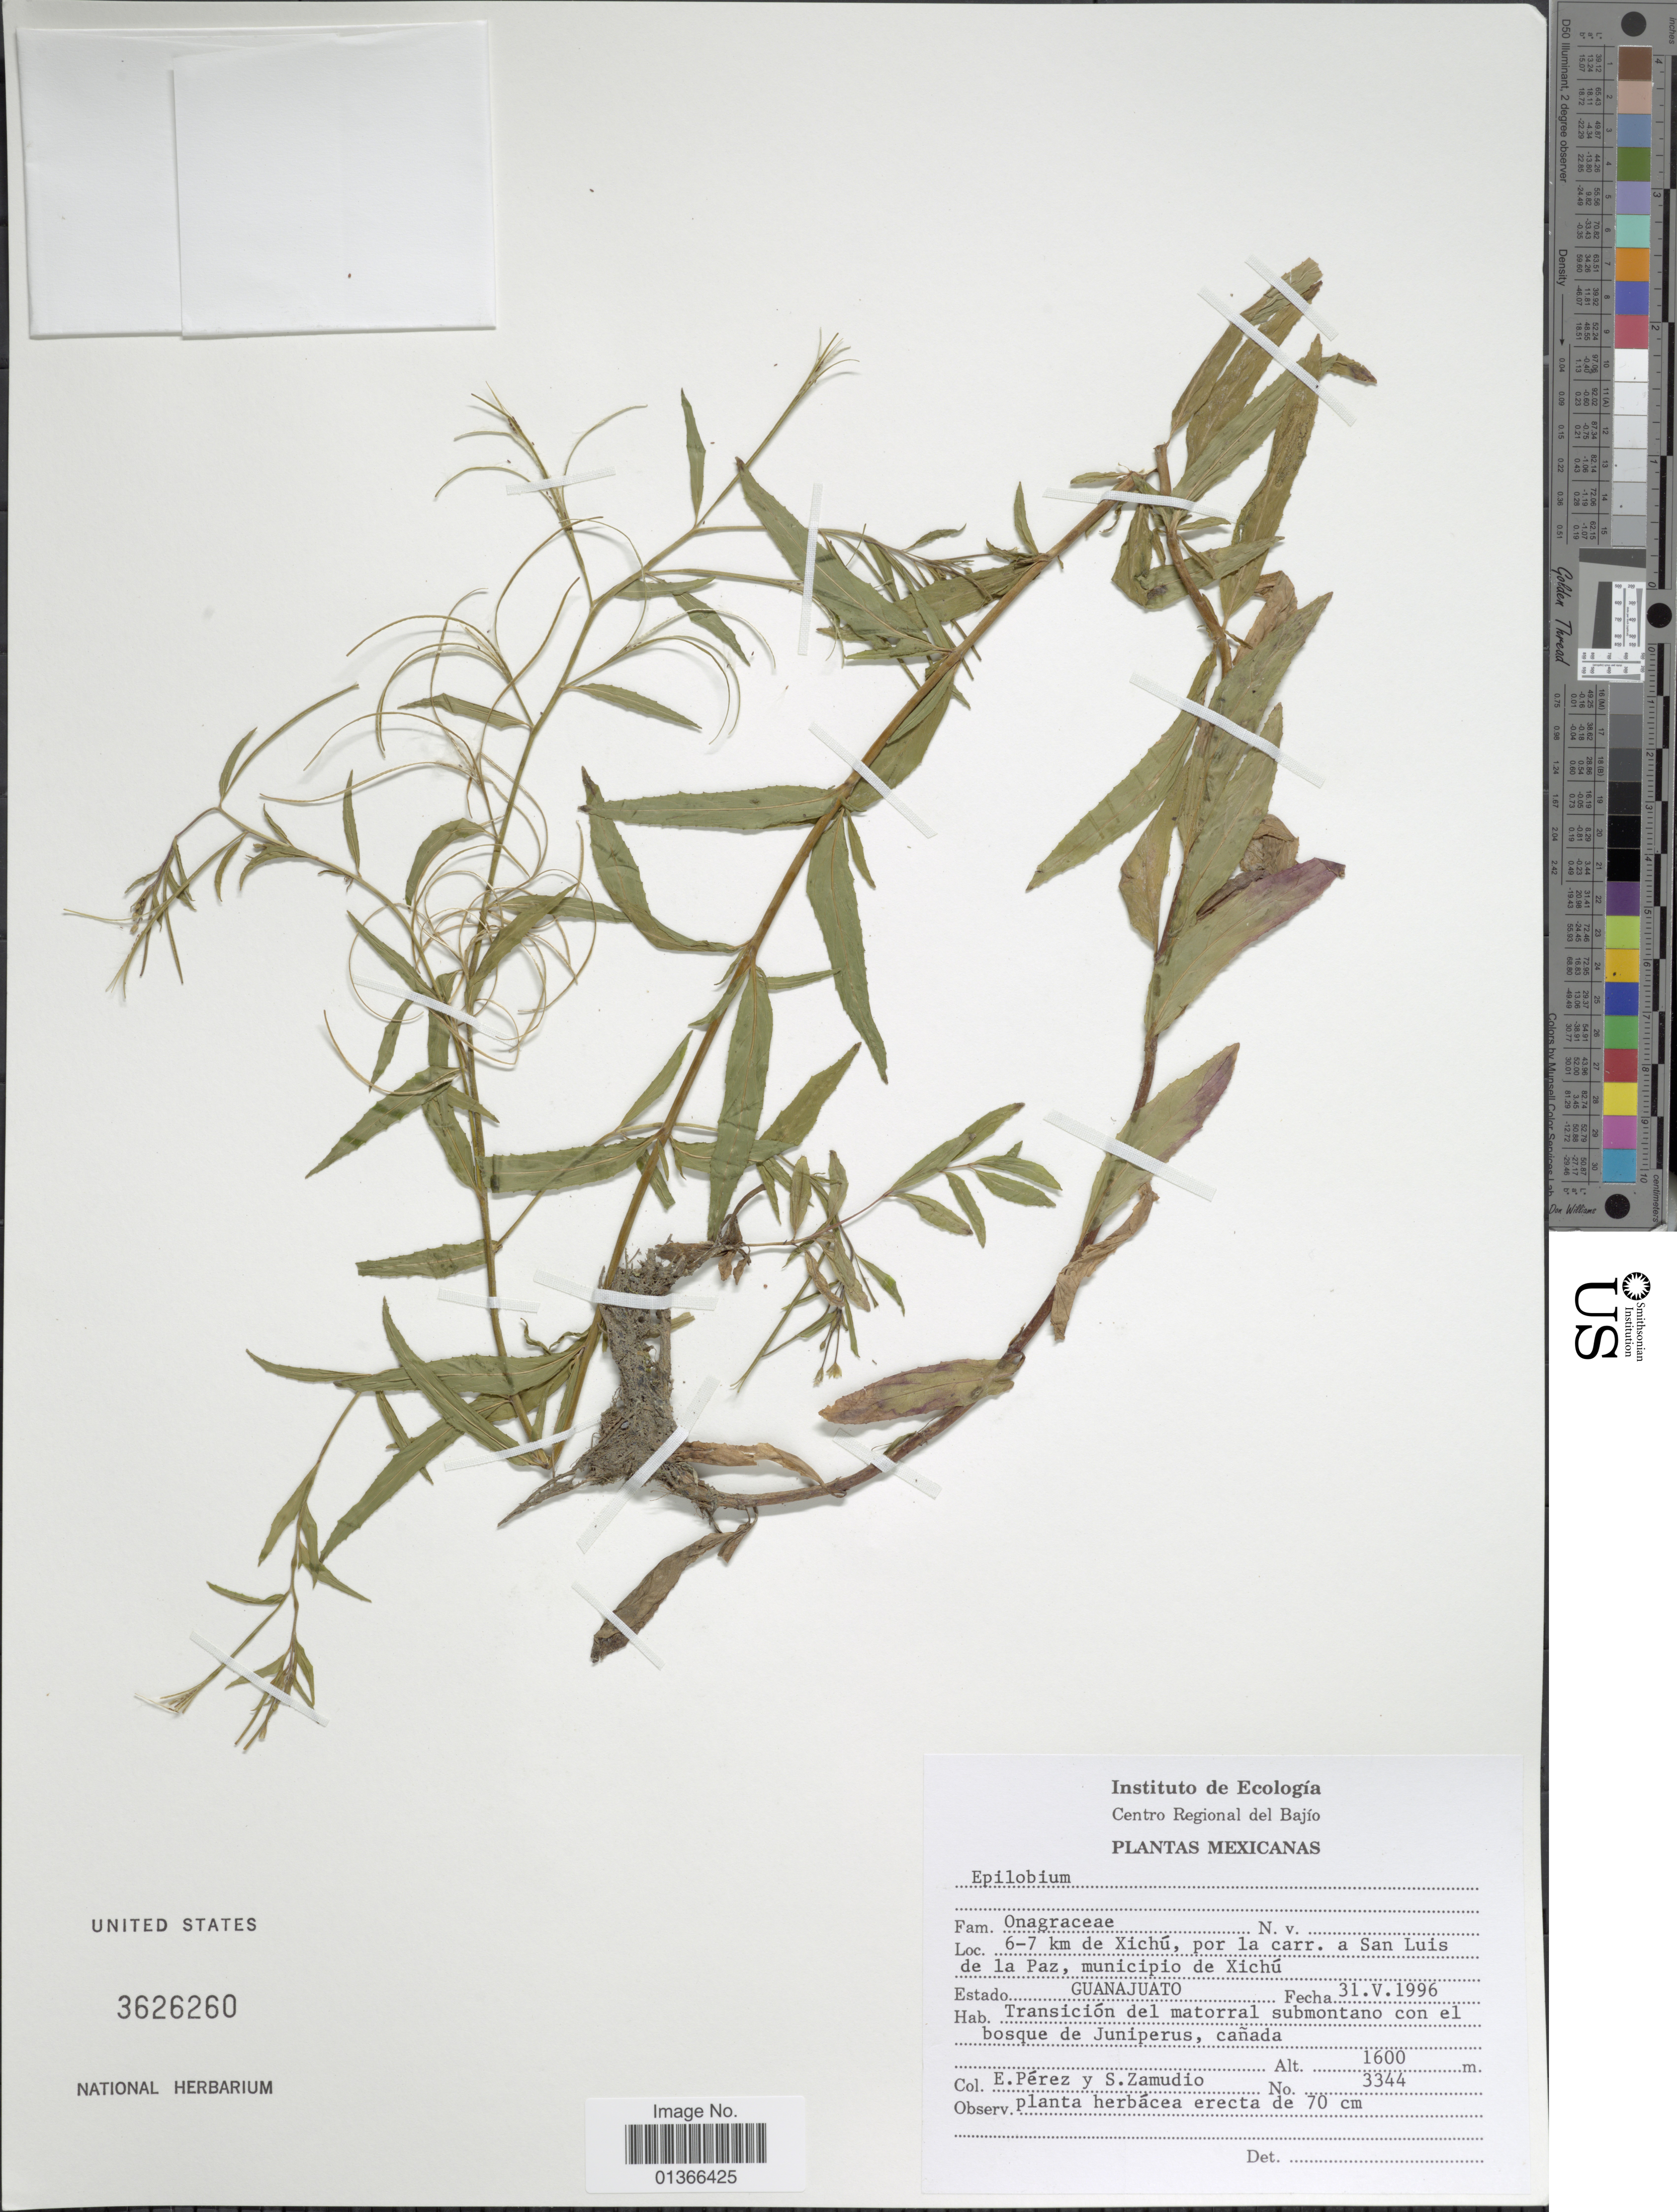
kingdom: Plantae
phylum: Tracheophyta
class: Magnoliopsida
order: Myrtales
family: Onagraceae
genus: Epilobium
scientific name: Epilobium sp.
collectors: E. Pérez & S. Zamudio Ruíz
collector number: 3344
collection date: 1996-05-31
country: Mexico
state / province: Guanajuato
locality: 6-7 km de Xichú, por la carr. a San Luis de la Paz, municipio de Xichú.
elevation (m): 1600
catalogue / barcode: US 3626260